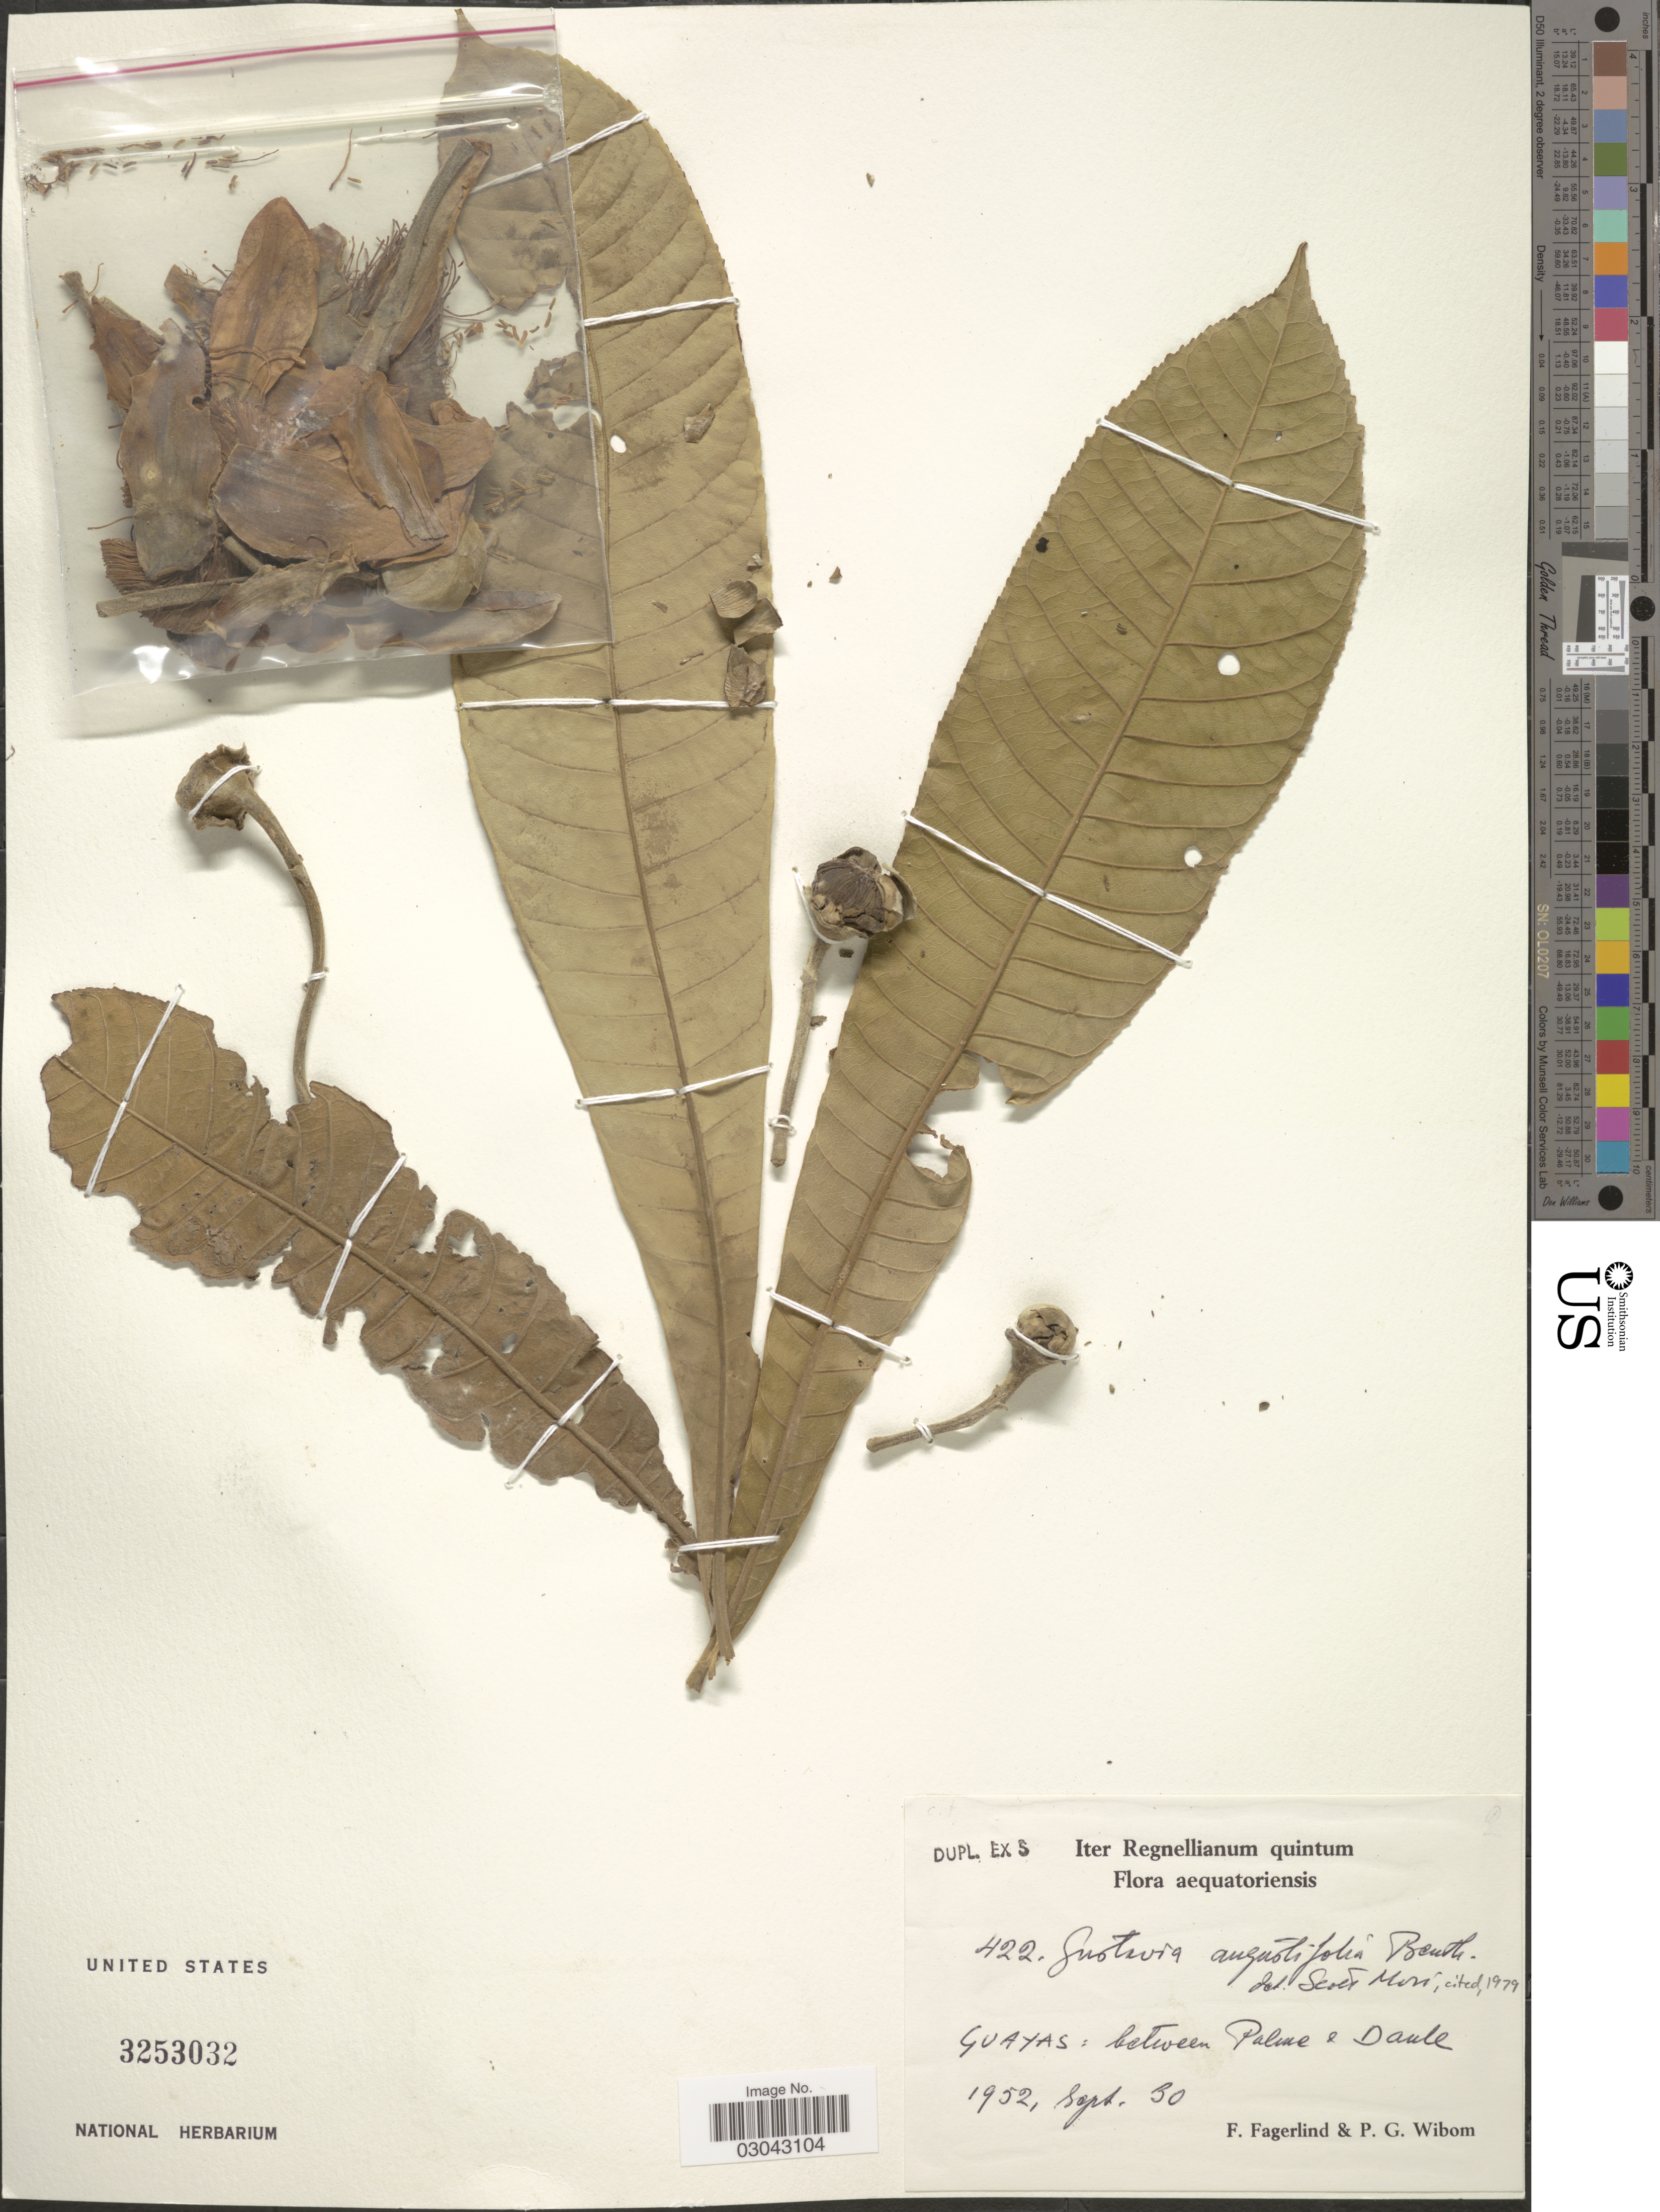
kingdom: Plantae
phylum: Tracheophyta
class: Magnoliopsida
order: Ericales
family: Lecythidaceae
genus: Gustavia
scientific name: Gustavia angustifolia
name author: Benth.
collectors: F. Fagerlind & P. Wibom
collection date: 1952-09-30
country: Ecuador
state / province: Guayas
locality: Between Palme & Daule.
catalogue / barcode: US 3253032